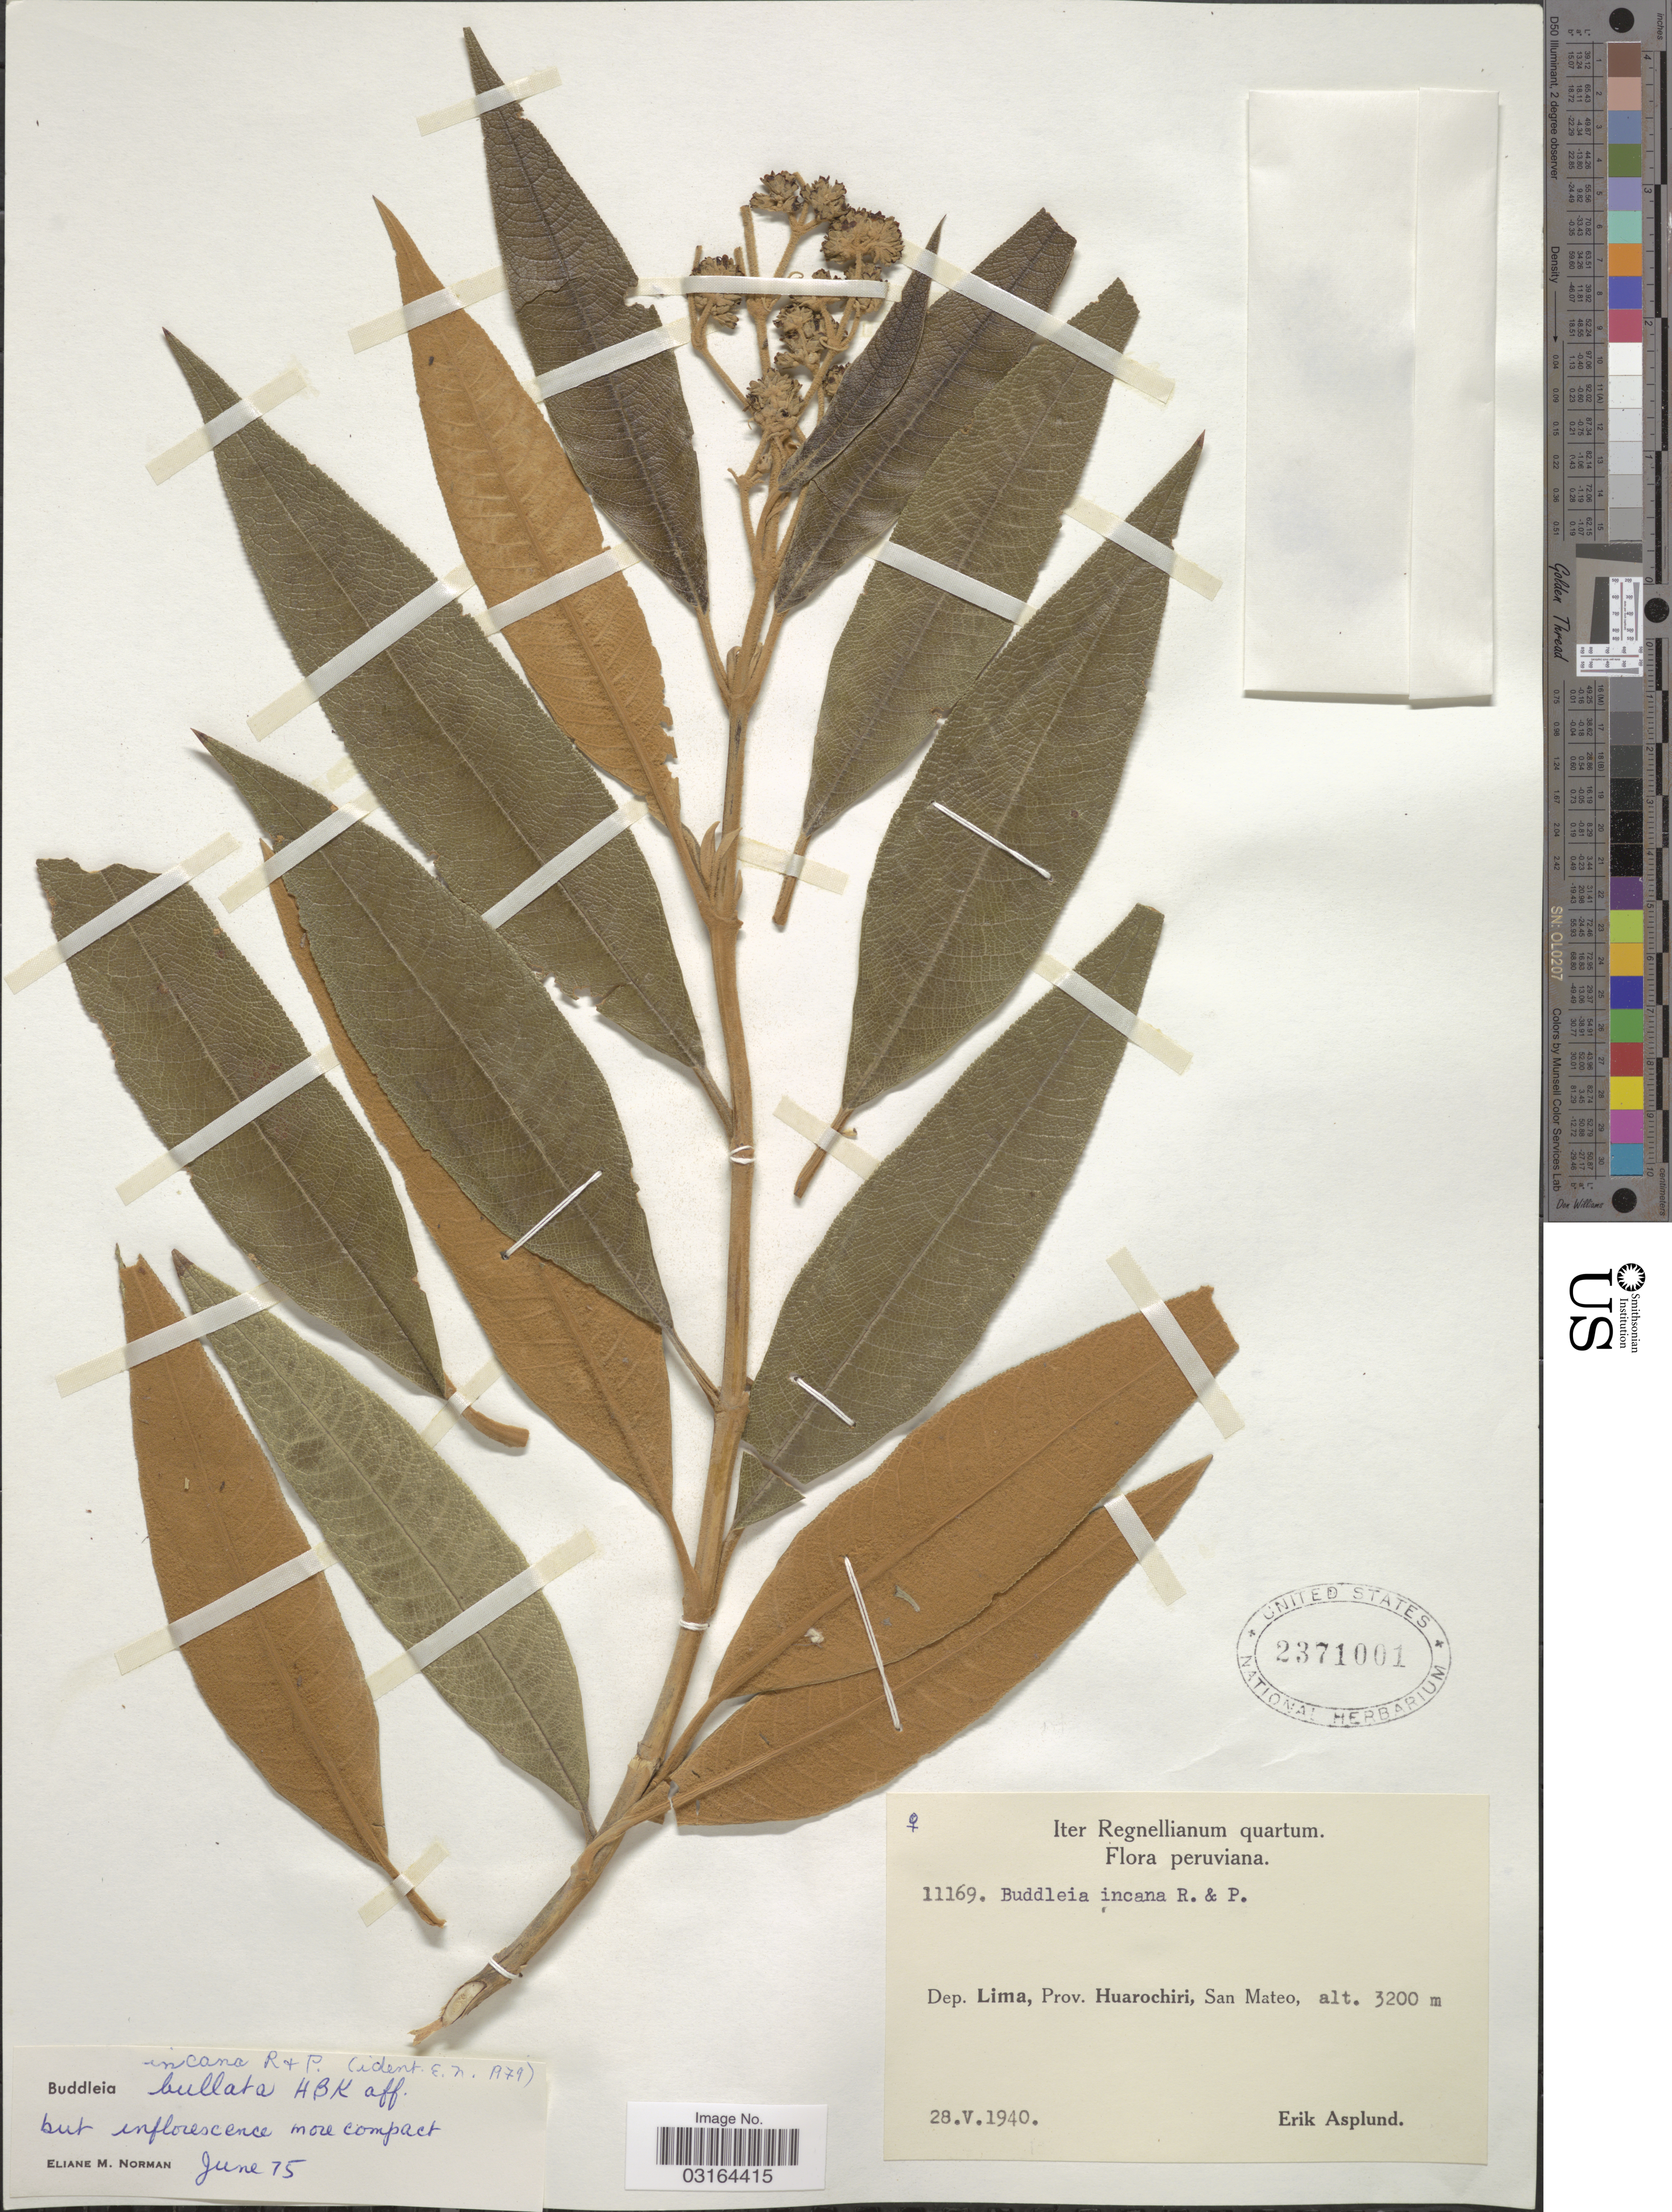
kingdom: Plantae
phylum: Tracheophyta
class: Magnoliopsida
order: Lamiales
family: Scrophulariaceae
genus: Buddleja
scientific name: Buddleja incana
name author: Ruiz & Pav.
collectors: E. Asplund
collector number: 11169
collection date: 1940-04-28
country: Peru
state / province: Lima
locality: Dep. Lima, Prov. Huarochiri, San Mateo.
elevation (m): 3200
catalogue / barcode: US 2371001